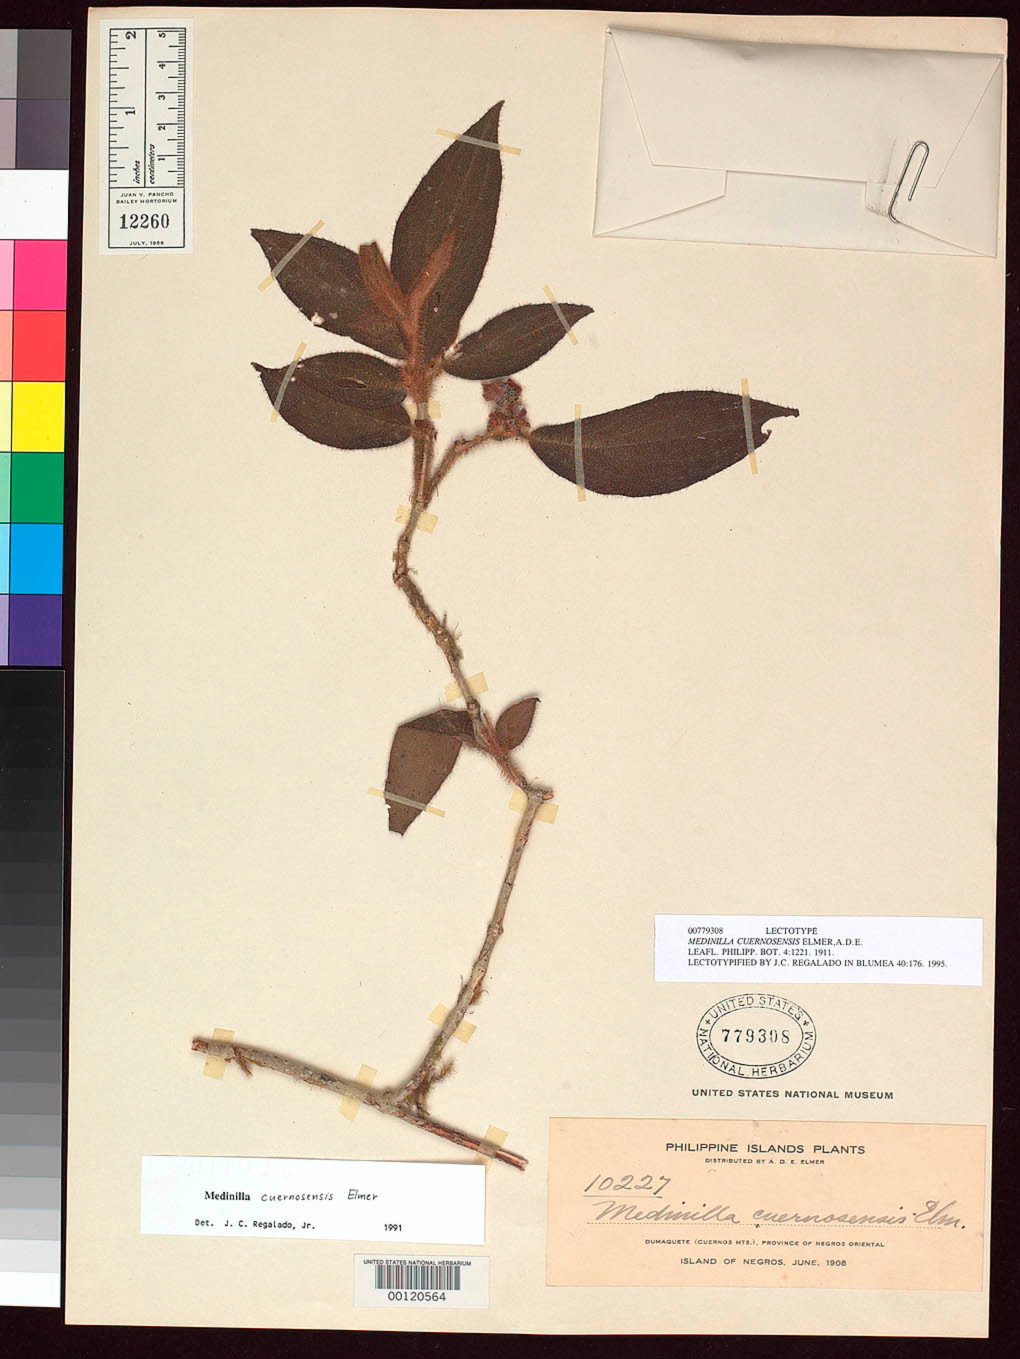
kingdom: Plantae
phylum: Tracheophyta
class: Magnoliopsida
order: Myrtales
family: Melastomataceae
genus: Medinilla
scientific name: Medinilla cuernosensis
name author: Elmer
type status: Lectotype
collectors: A. D. E. Elmer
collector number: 10227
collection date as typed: Jun 1908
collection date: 1908-06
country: Philippines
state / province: Central Visayas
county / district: Negros Oriental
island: Negros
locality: Dumaguete, Cuernos Mts.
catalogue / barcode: US 779308